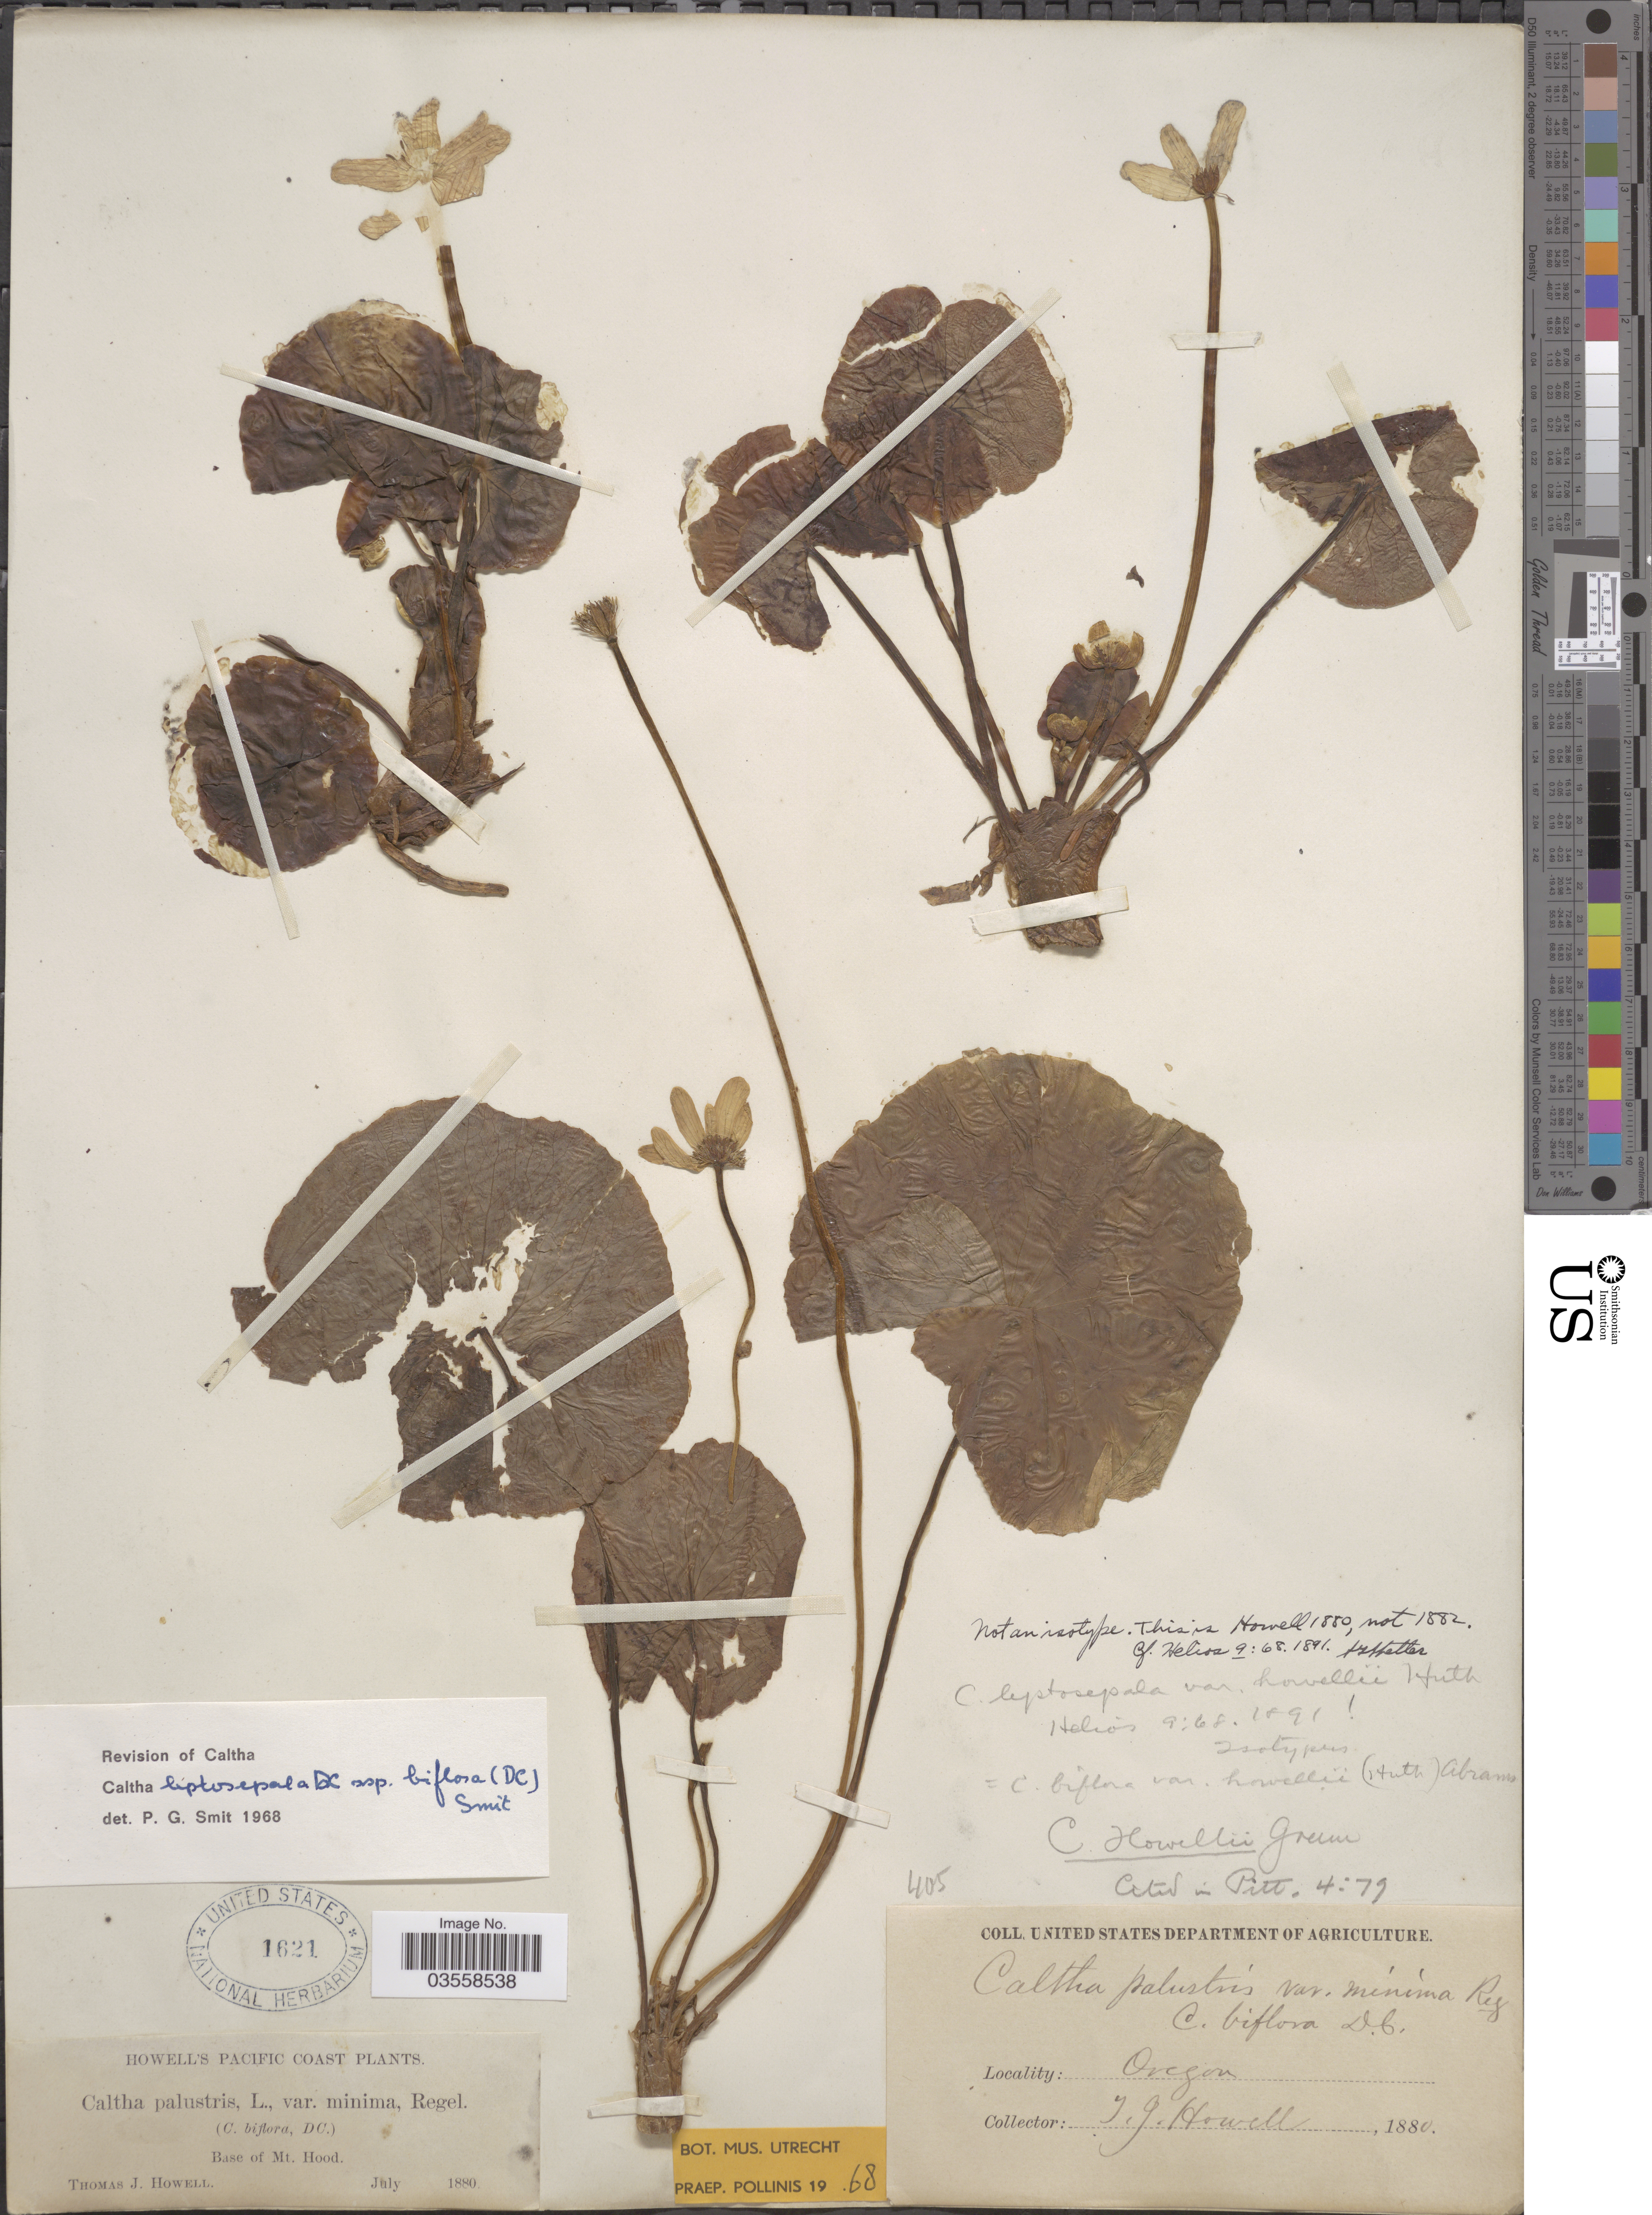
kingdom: Plantae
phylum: Tracheophyta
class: Magnoliopsida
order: Ranunculales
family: Ranunculaceae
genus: Caltha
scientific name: Caltha leptosepala subsp. biflora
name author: DC.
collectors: T. J. Howell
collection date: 1880-07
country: United States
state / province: Oregon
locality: Pacific Coast. Base of Mt. Hood.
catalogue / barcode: US 1621